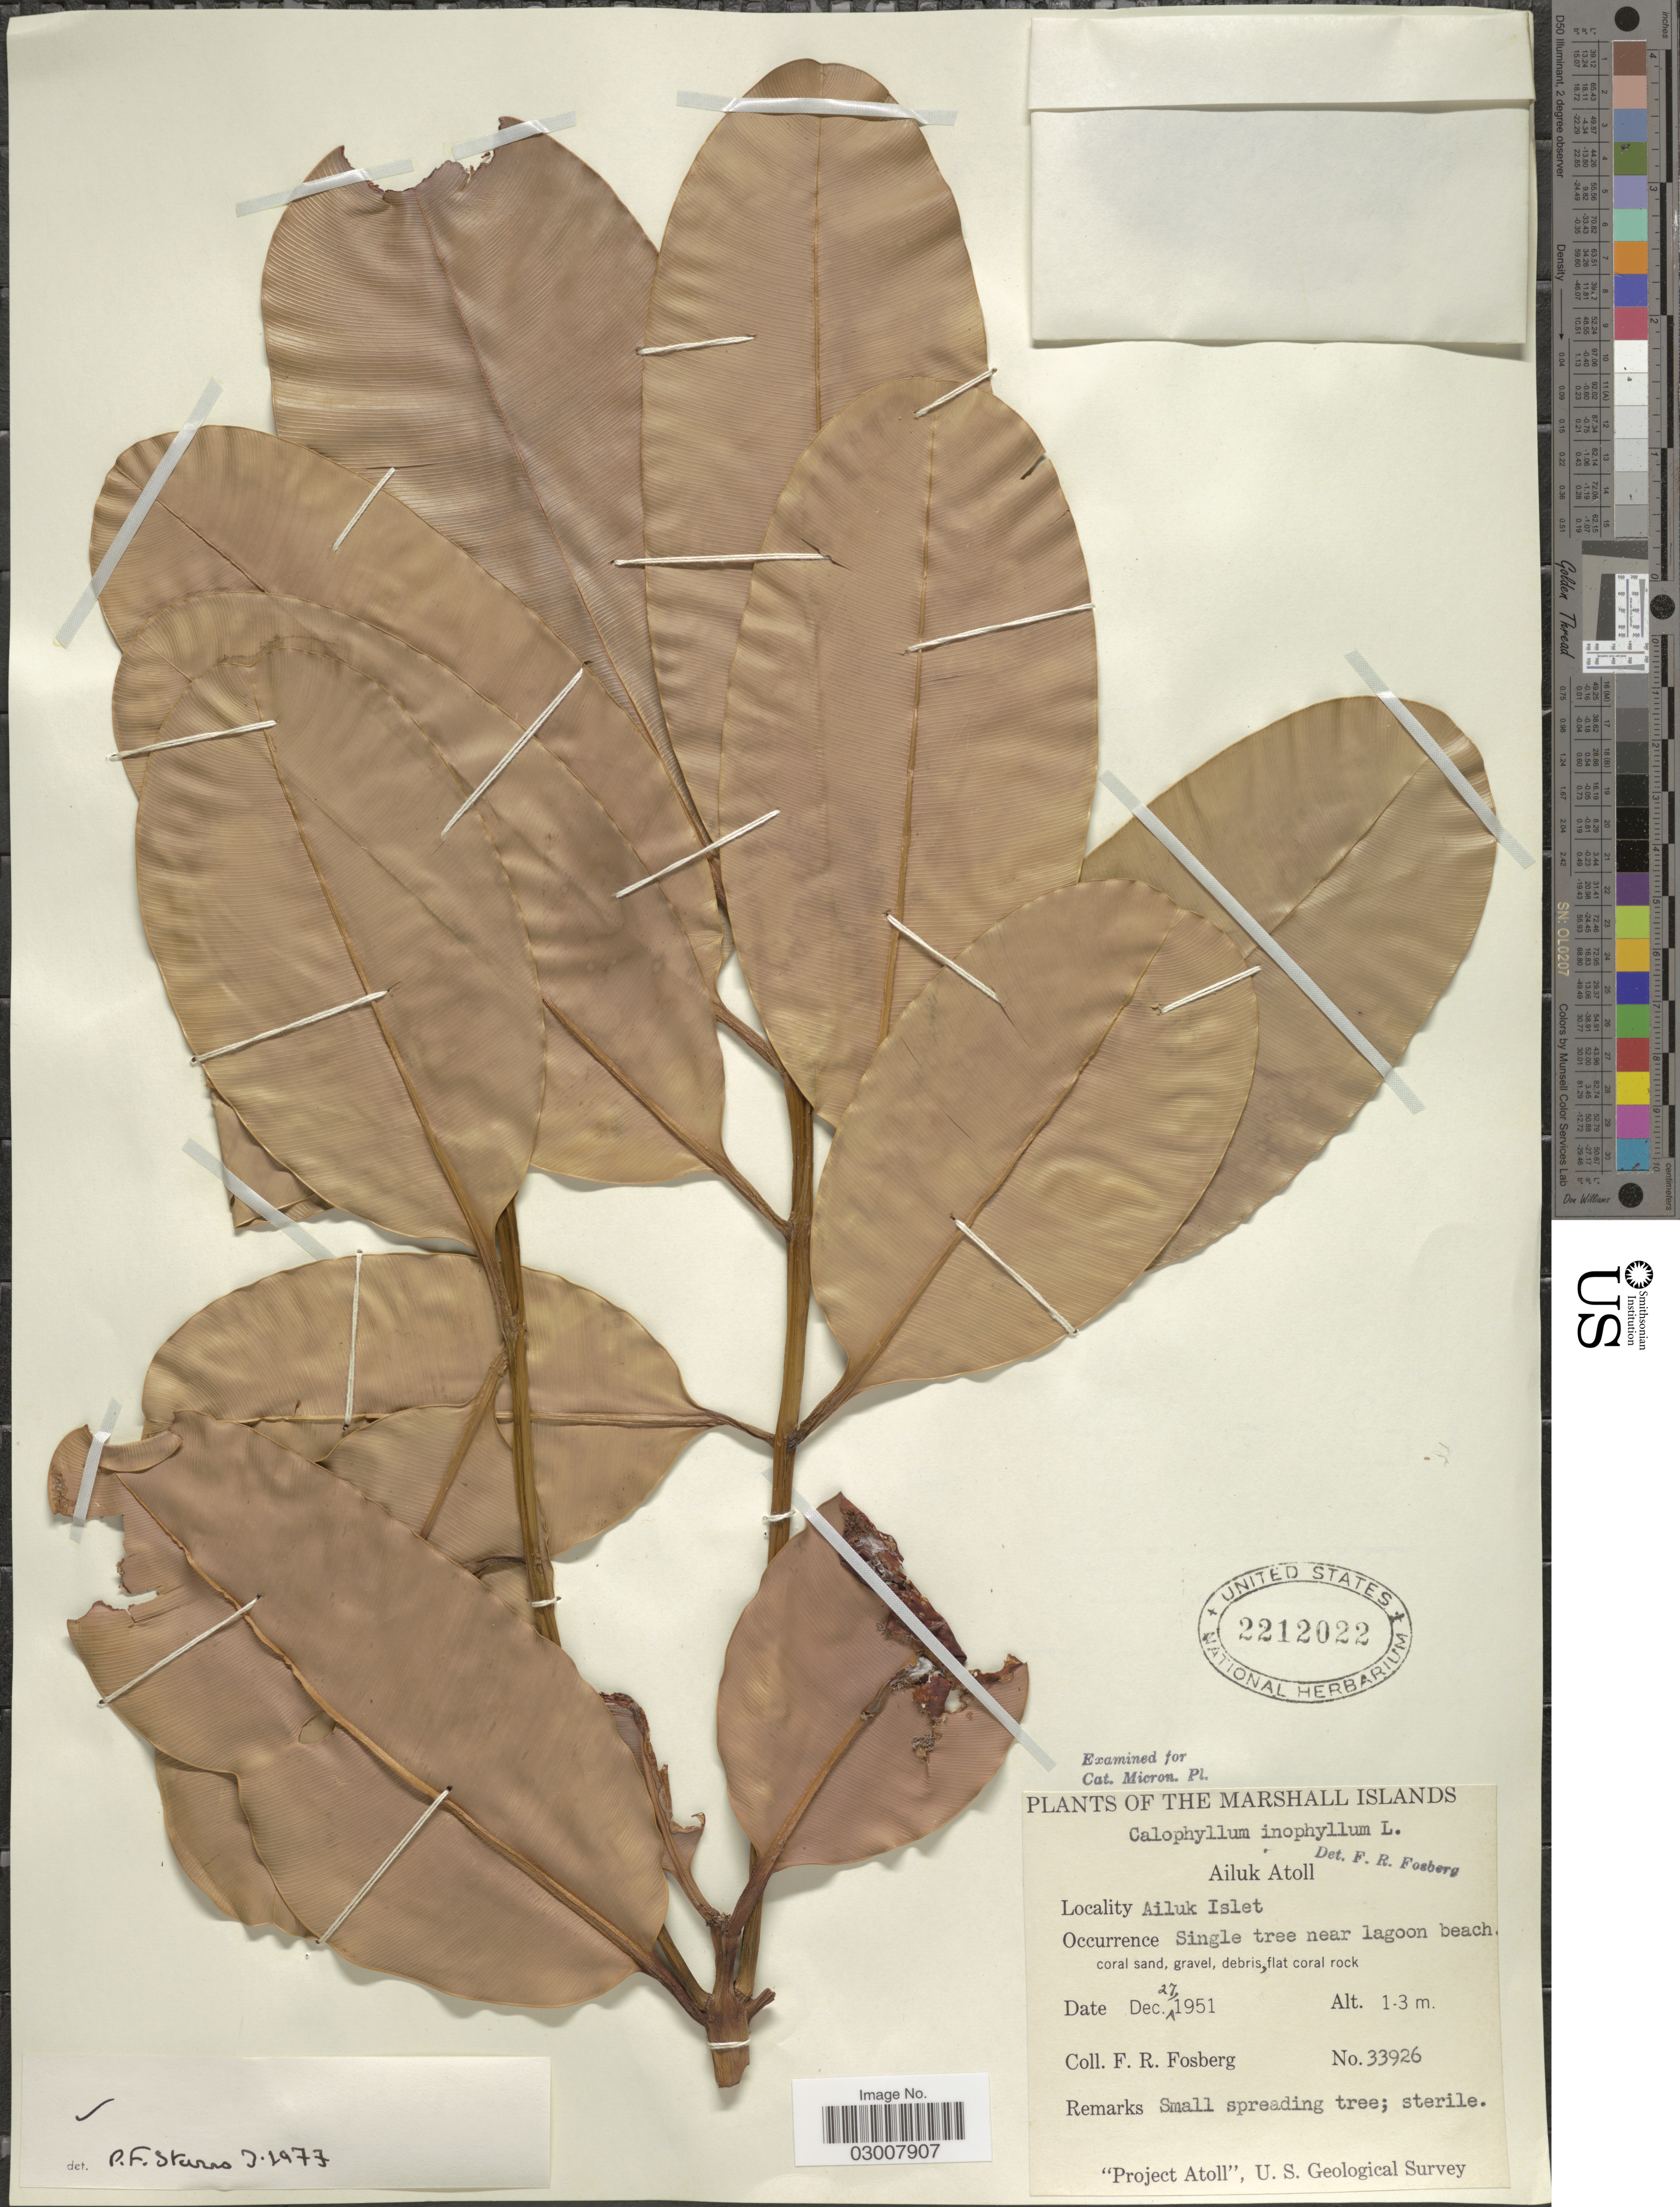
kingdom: Plantae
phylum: Tracheophyta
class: Magnoliopsida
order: Malpighiales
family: Calophyllaceae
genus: Calophyllum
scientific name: Calophyllum inophyllum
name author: L.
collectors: F. R. Fosberg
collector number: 33926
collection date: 1951-12-27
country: Marshall Islands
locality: Ailuk Atoll. Ailuk Islet.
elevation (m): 1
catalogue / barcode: US 2212022